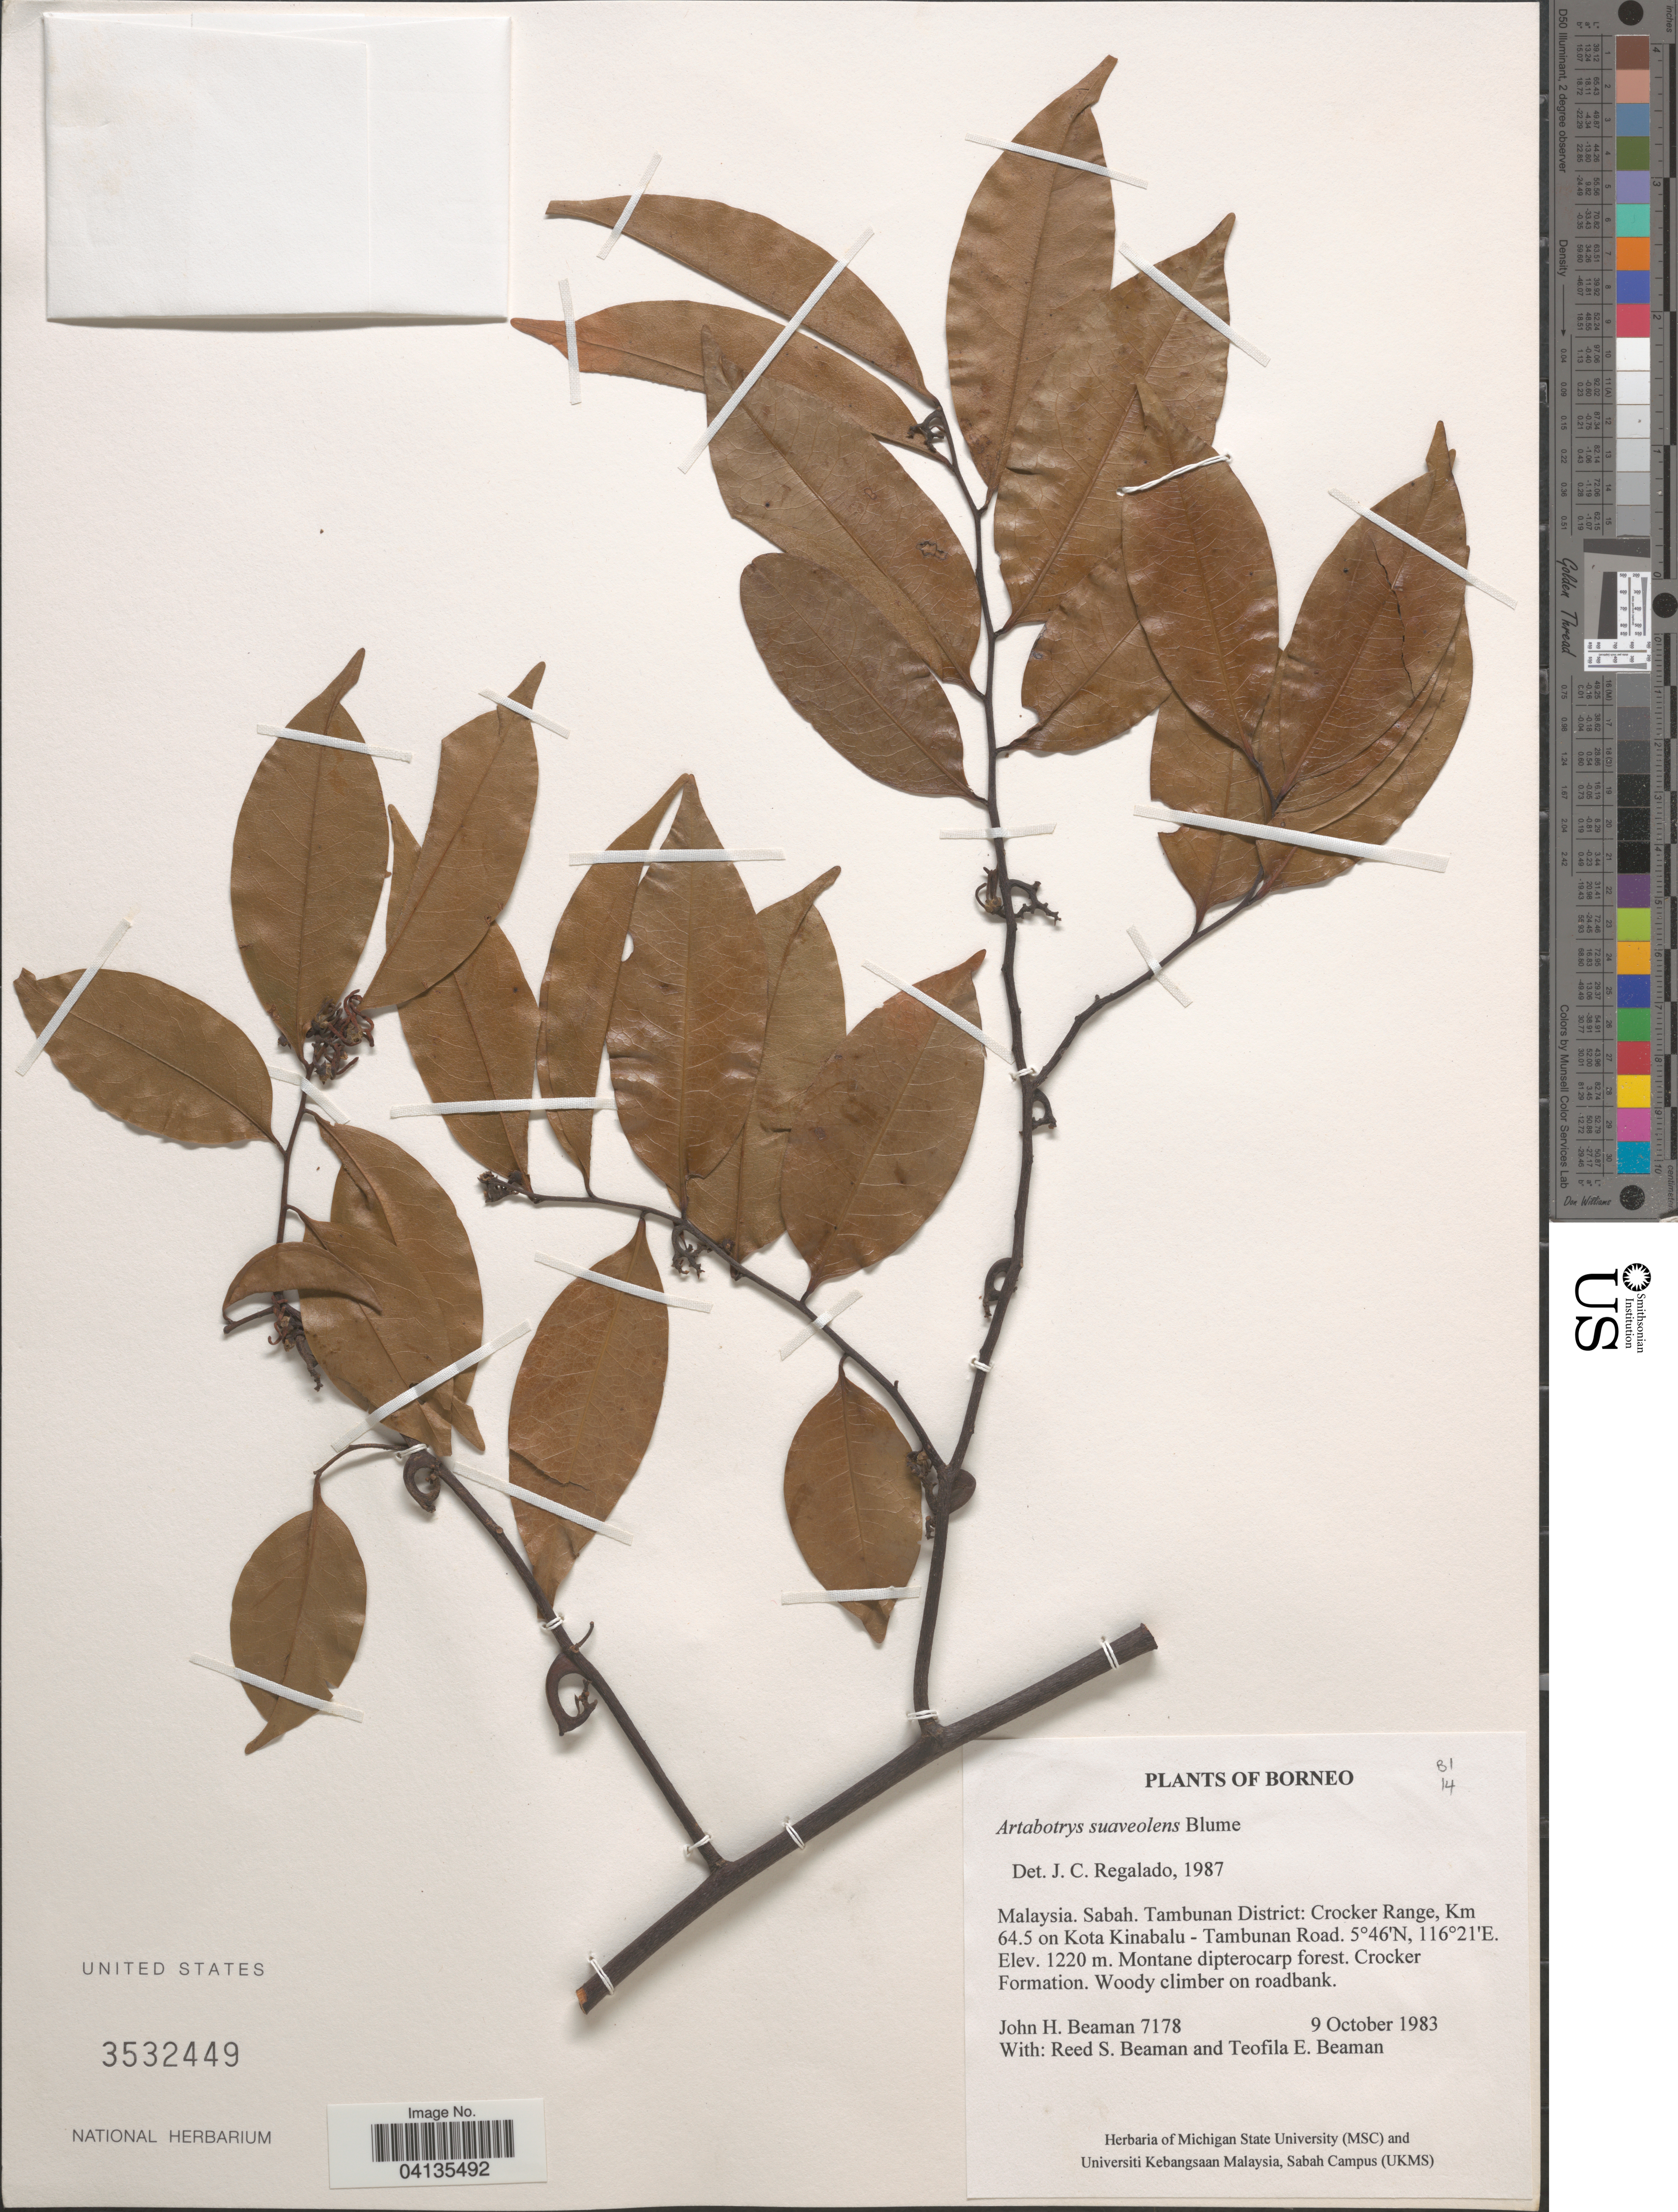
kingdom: Plantae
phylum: Tracheophyta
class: Magnoliopsida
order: Magnoliales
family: Annonaceae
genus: Artabotrys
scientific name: Artabotrys suaveolens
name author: (Blume) Blume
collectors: J. H. Beaman, R. S. Beaman & T. E. Beaman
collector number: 7178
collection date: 1983-10-09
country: Malaysia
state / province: Sabah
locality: Borneo. Tambunan District: Crocker Range, Km 64.5 on Kota Kinabalu - Tambunan Road.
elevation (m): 1220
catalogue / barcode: US 3532449